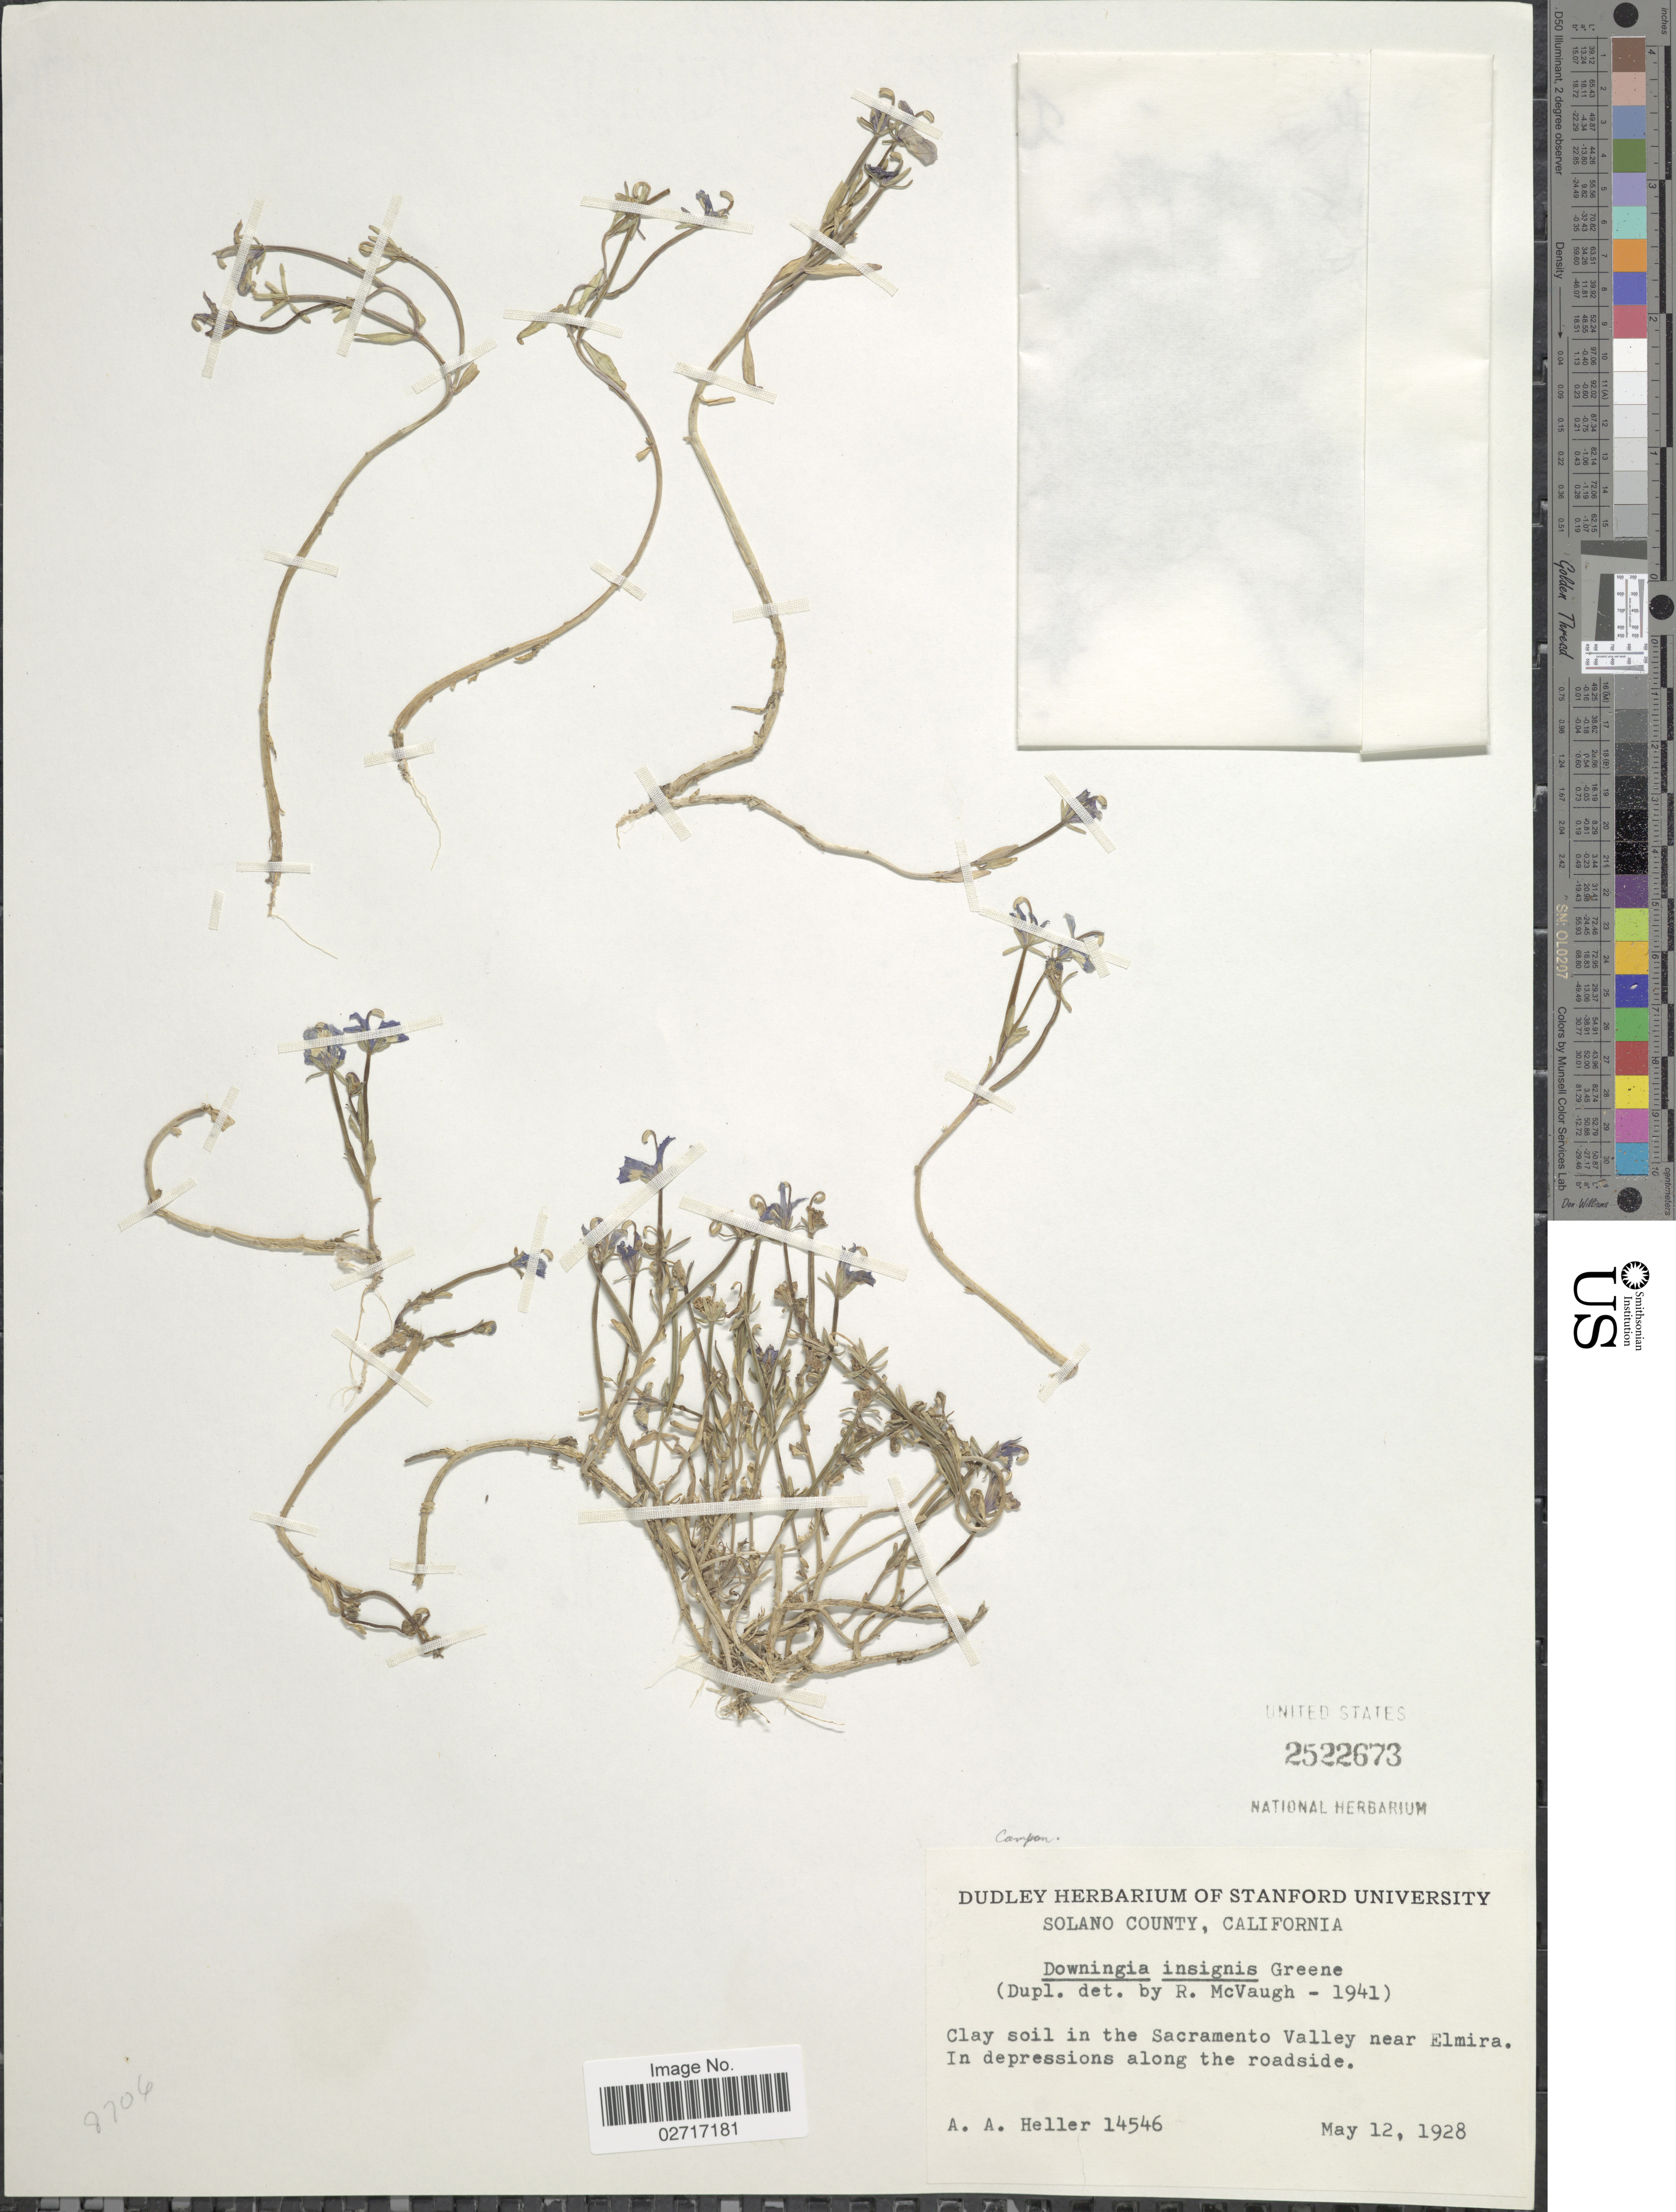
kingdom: Plantae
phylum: Tracheophyta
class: Magnoliopsida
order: Asterales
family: Campanulaceae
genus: Downingia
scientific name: Downingia insignis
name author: Greene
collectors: A. A. Heller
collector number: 14546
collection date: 1928-05-12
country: United States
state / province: California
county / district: Solano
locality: Solano County. Clay soil in the Sacramento Valley near Elmira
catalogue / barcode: US 2522673